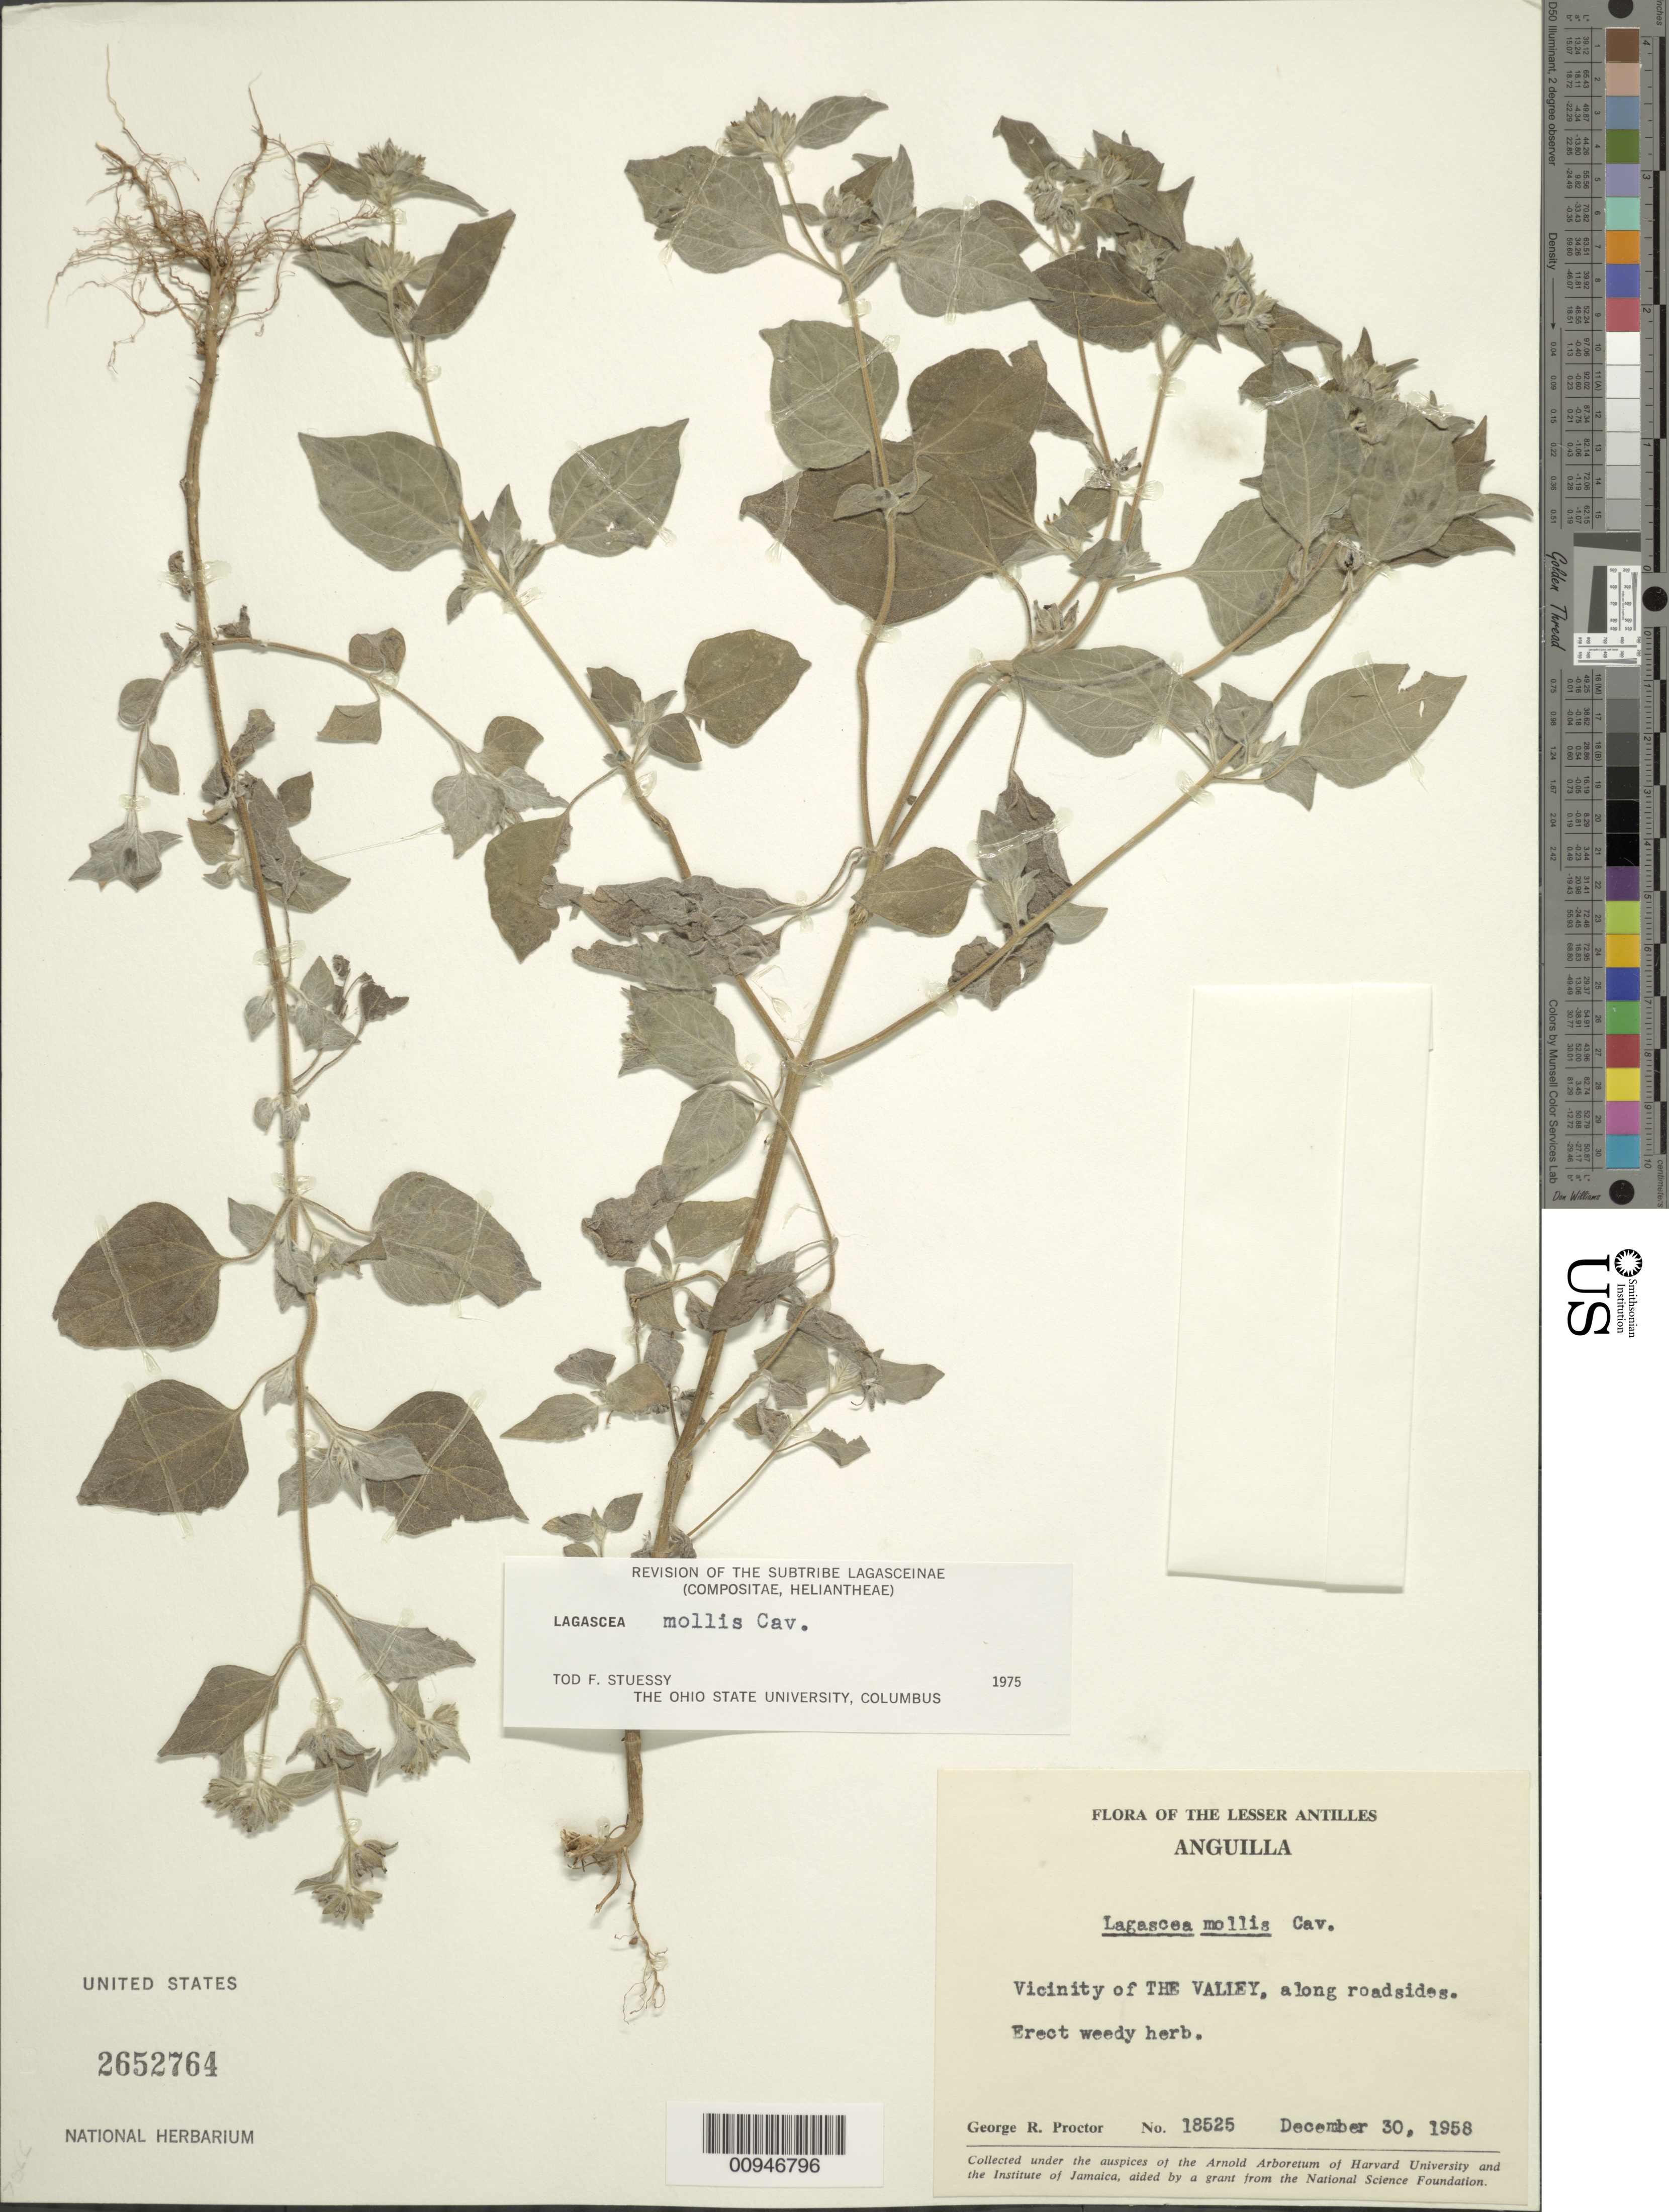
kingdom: Plantae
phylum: Tracheophyta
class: Magnoliopsida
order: Asterales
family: Asteraceae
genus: Lagascea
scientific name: Lagascea mollis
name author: Cav.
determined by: Stuessy, T. F.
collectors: G. R. Proctor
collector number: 18525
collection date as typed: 30 Dec 1958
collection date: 1958-12-30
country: Anguilla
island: Anguilla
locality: Vicinity of The Valley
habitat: Along roadsides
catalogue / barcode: US 2652764